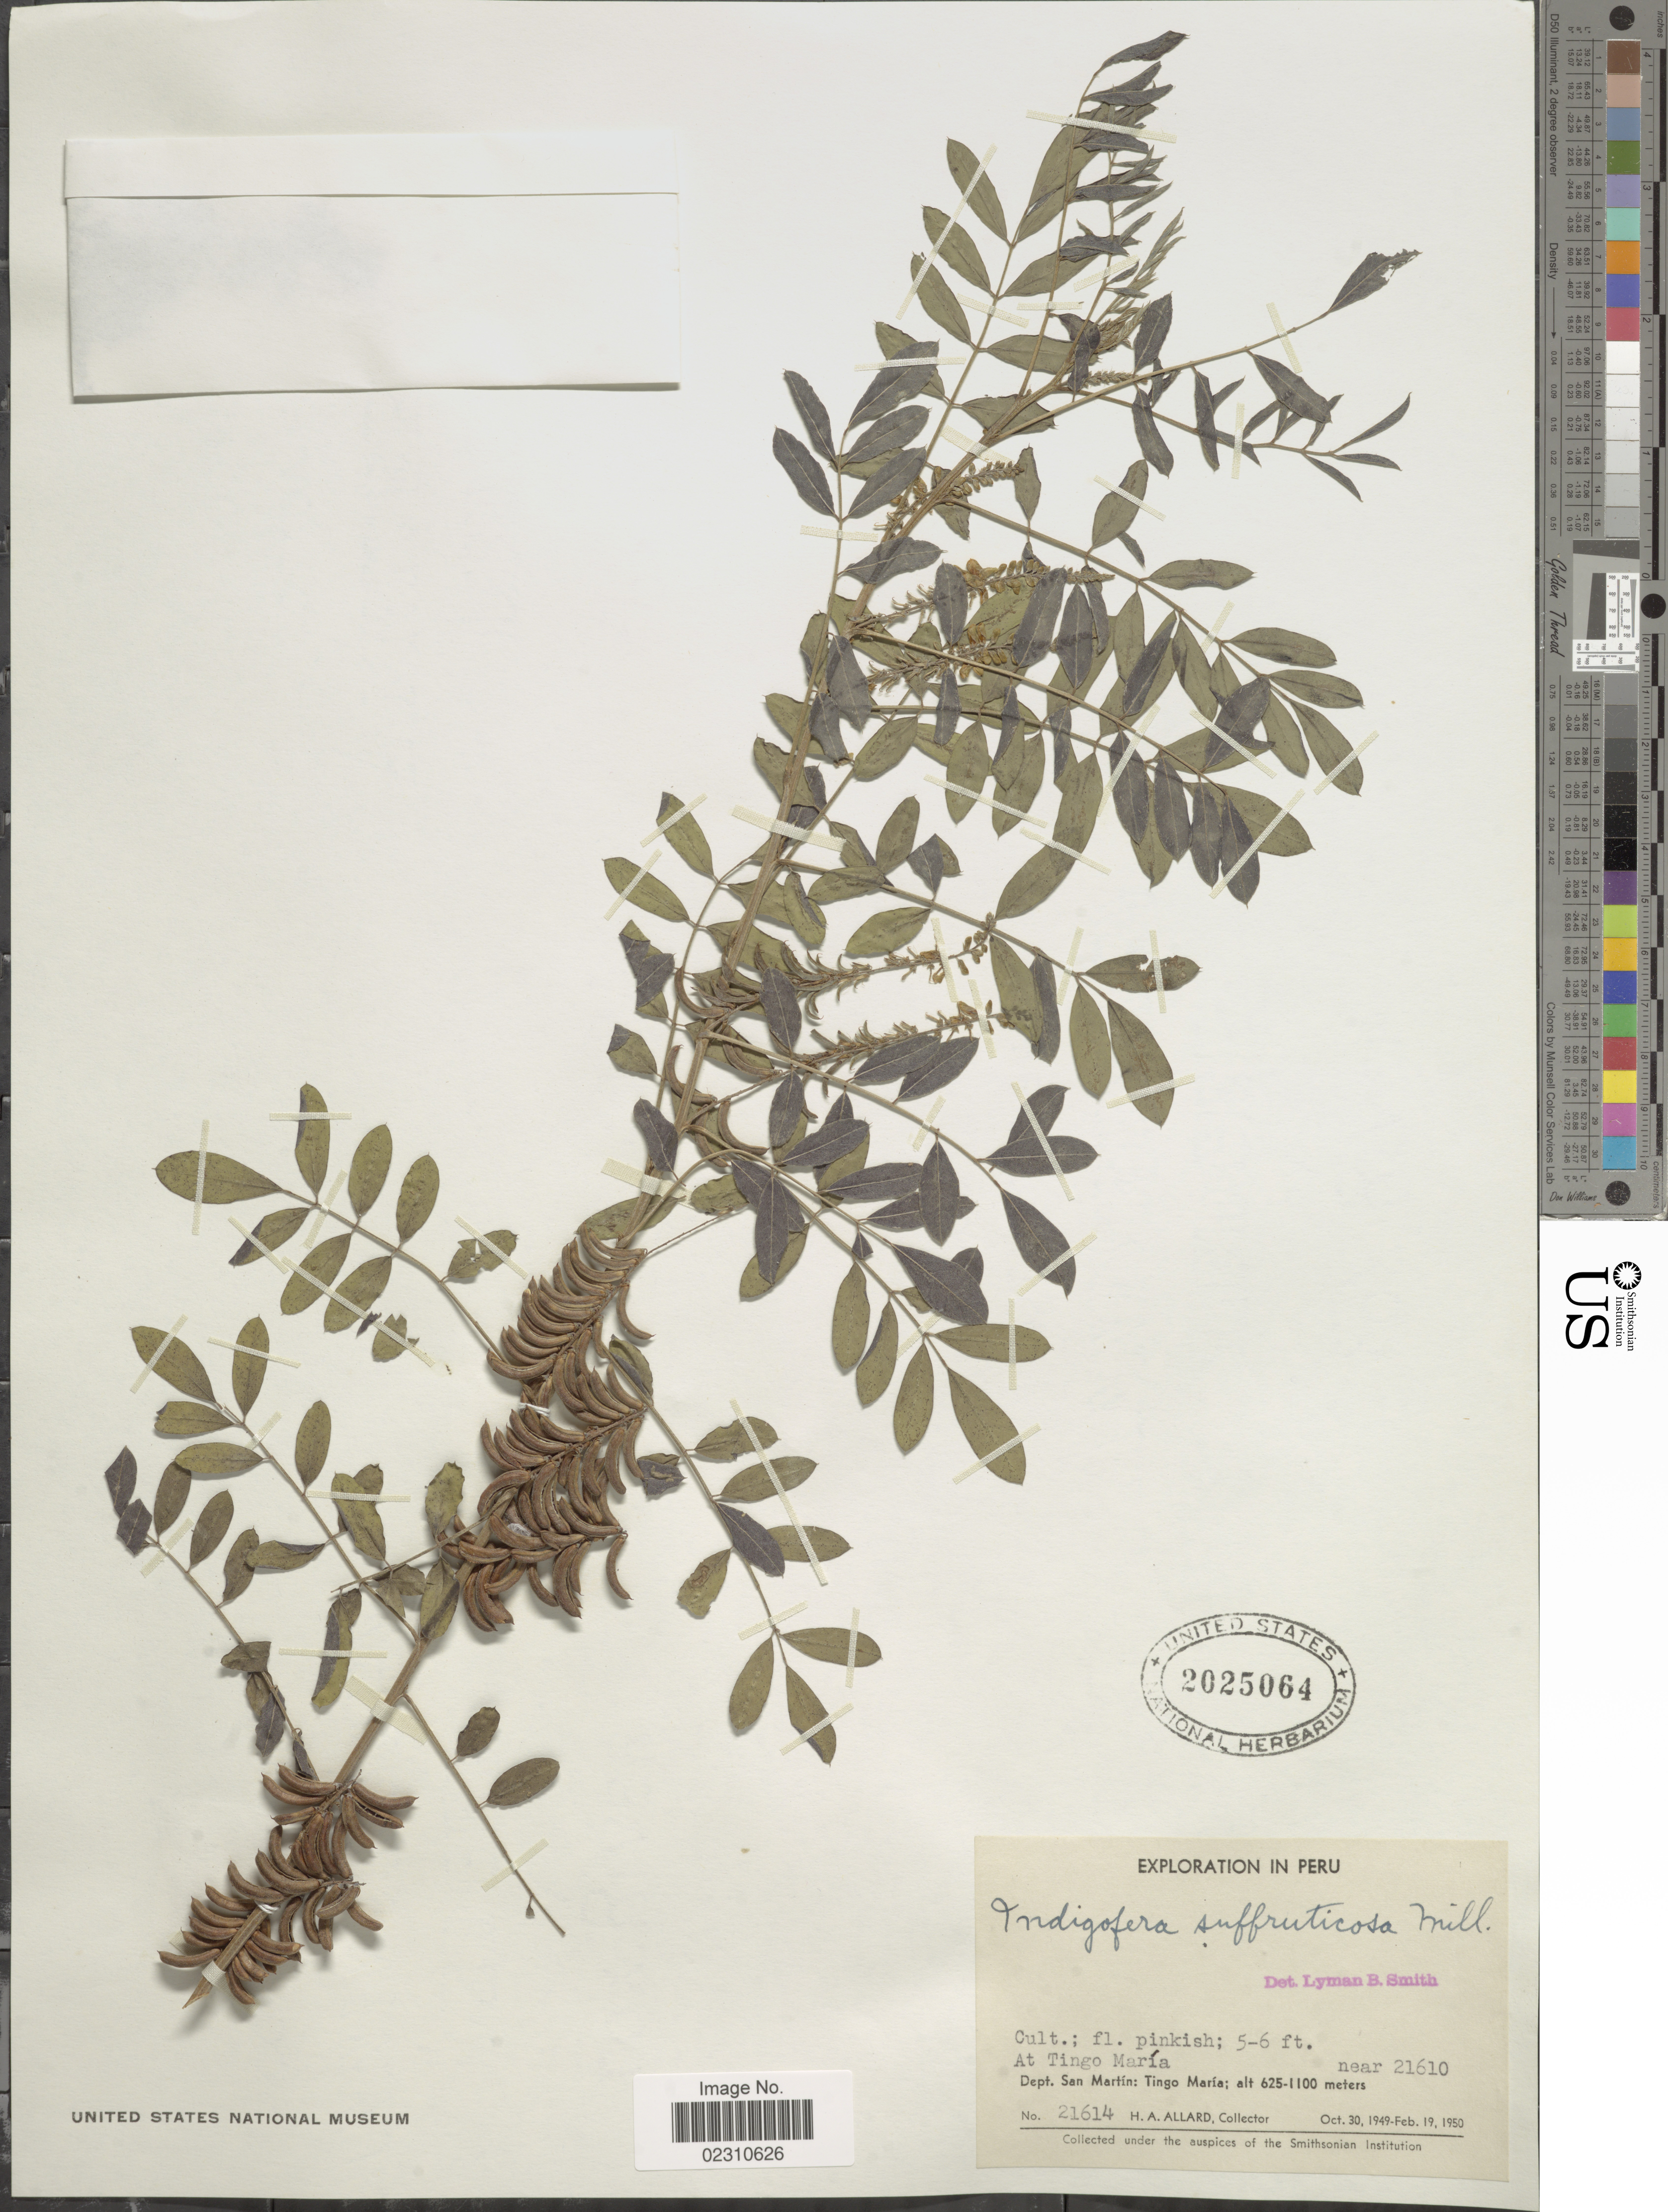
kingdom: Plantae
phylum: Tracheophyta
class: Magnoliopsida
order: Fabales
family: Fabaceae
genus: Indigofera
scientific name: Indigofera suffruticosa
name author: Mill.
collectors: H. A. Allard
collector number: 21614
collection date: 1949-10-30/1950-02-19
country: Peru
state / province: San Martín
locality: At Tingo Maria near 21610, Dept. San martin: Tingo Maria.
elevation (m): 625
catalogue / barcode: US 2025064